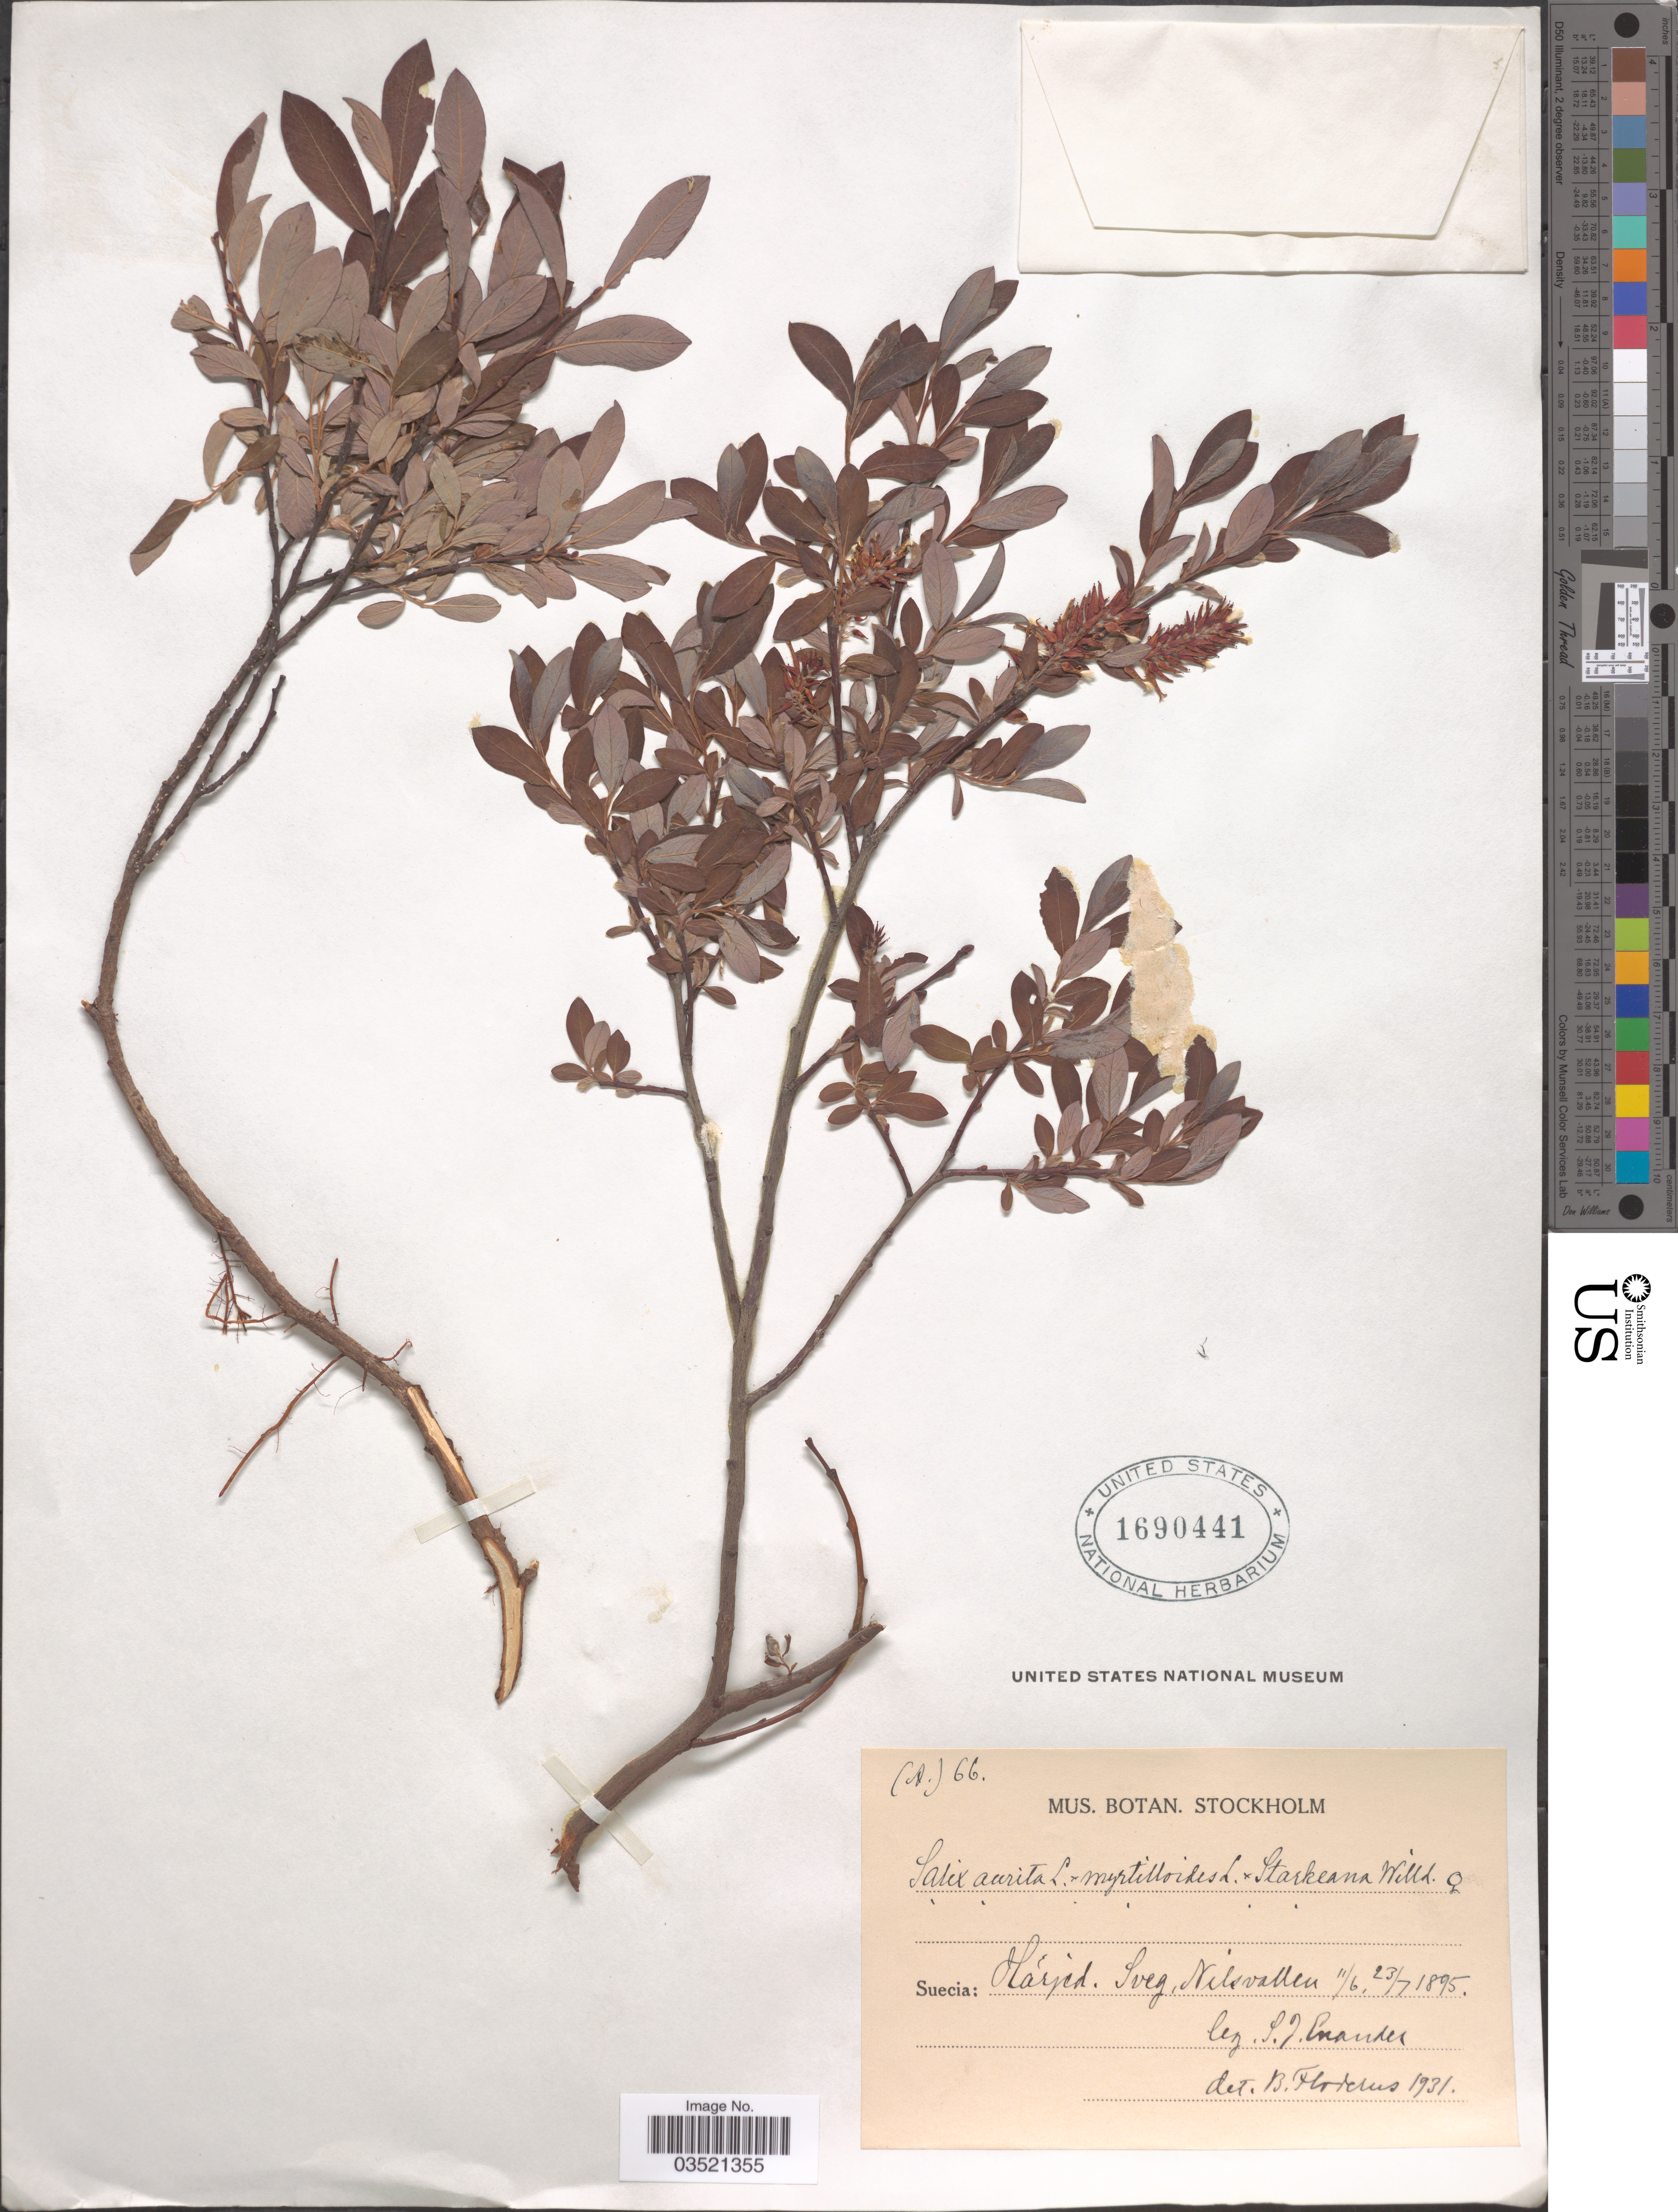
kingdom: Plantae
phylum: Tracheophyta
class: Magnoliopsida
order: Malpighiales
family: Salicaceae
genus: Salix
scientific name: Salix aurita x S. myrtilloides L. x S. starkeana Willd.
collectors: S. Enander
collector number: (A)66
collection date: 1895-06-11/1895-07-23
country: Sweden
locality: Suecia: Harjed. Sveg Nilsvallen.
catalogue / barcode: US 1690441